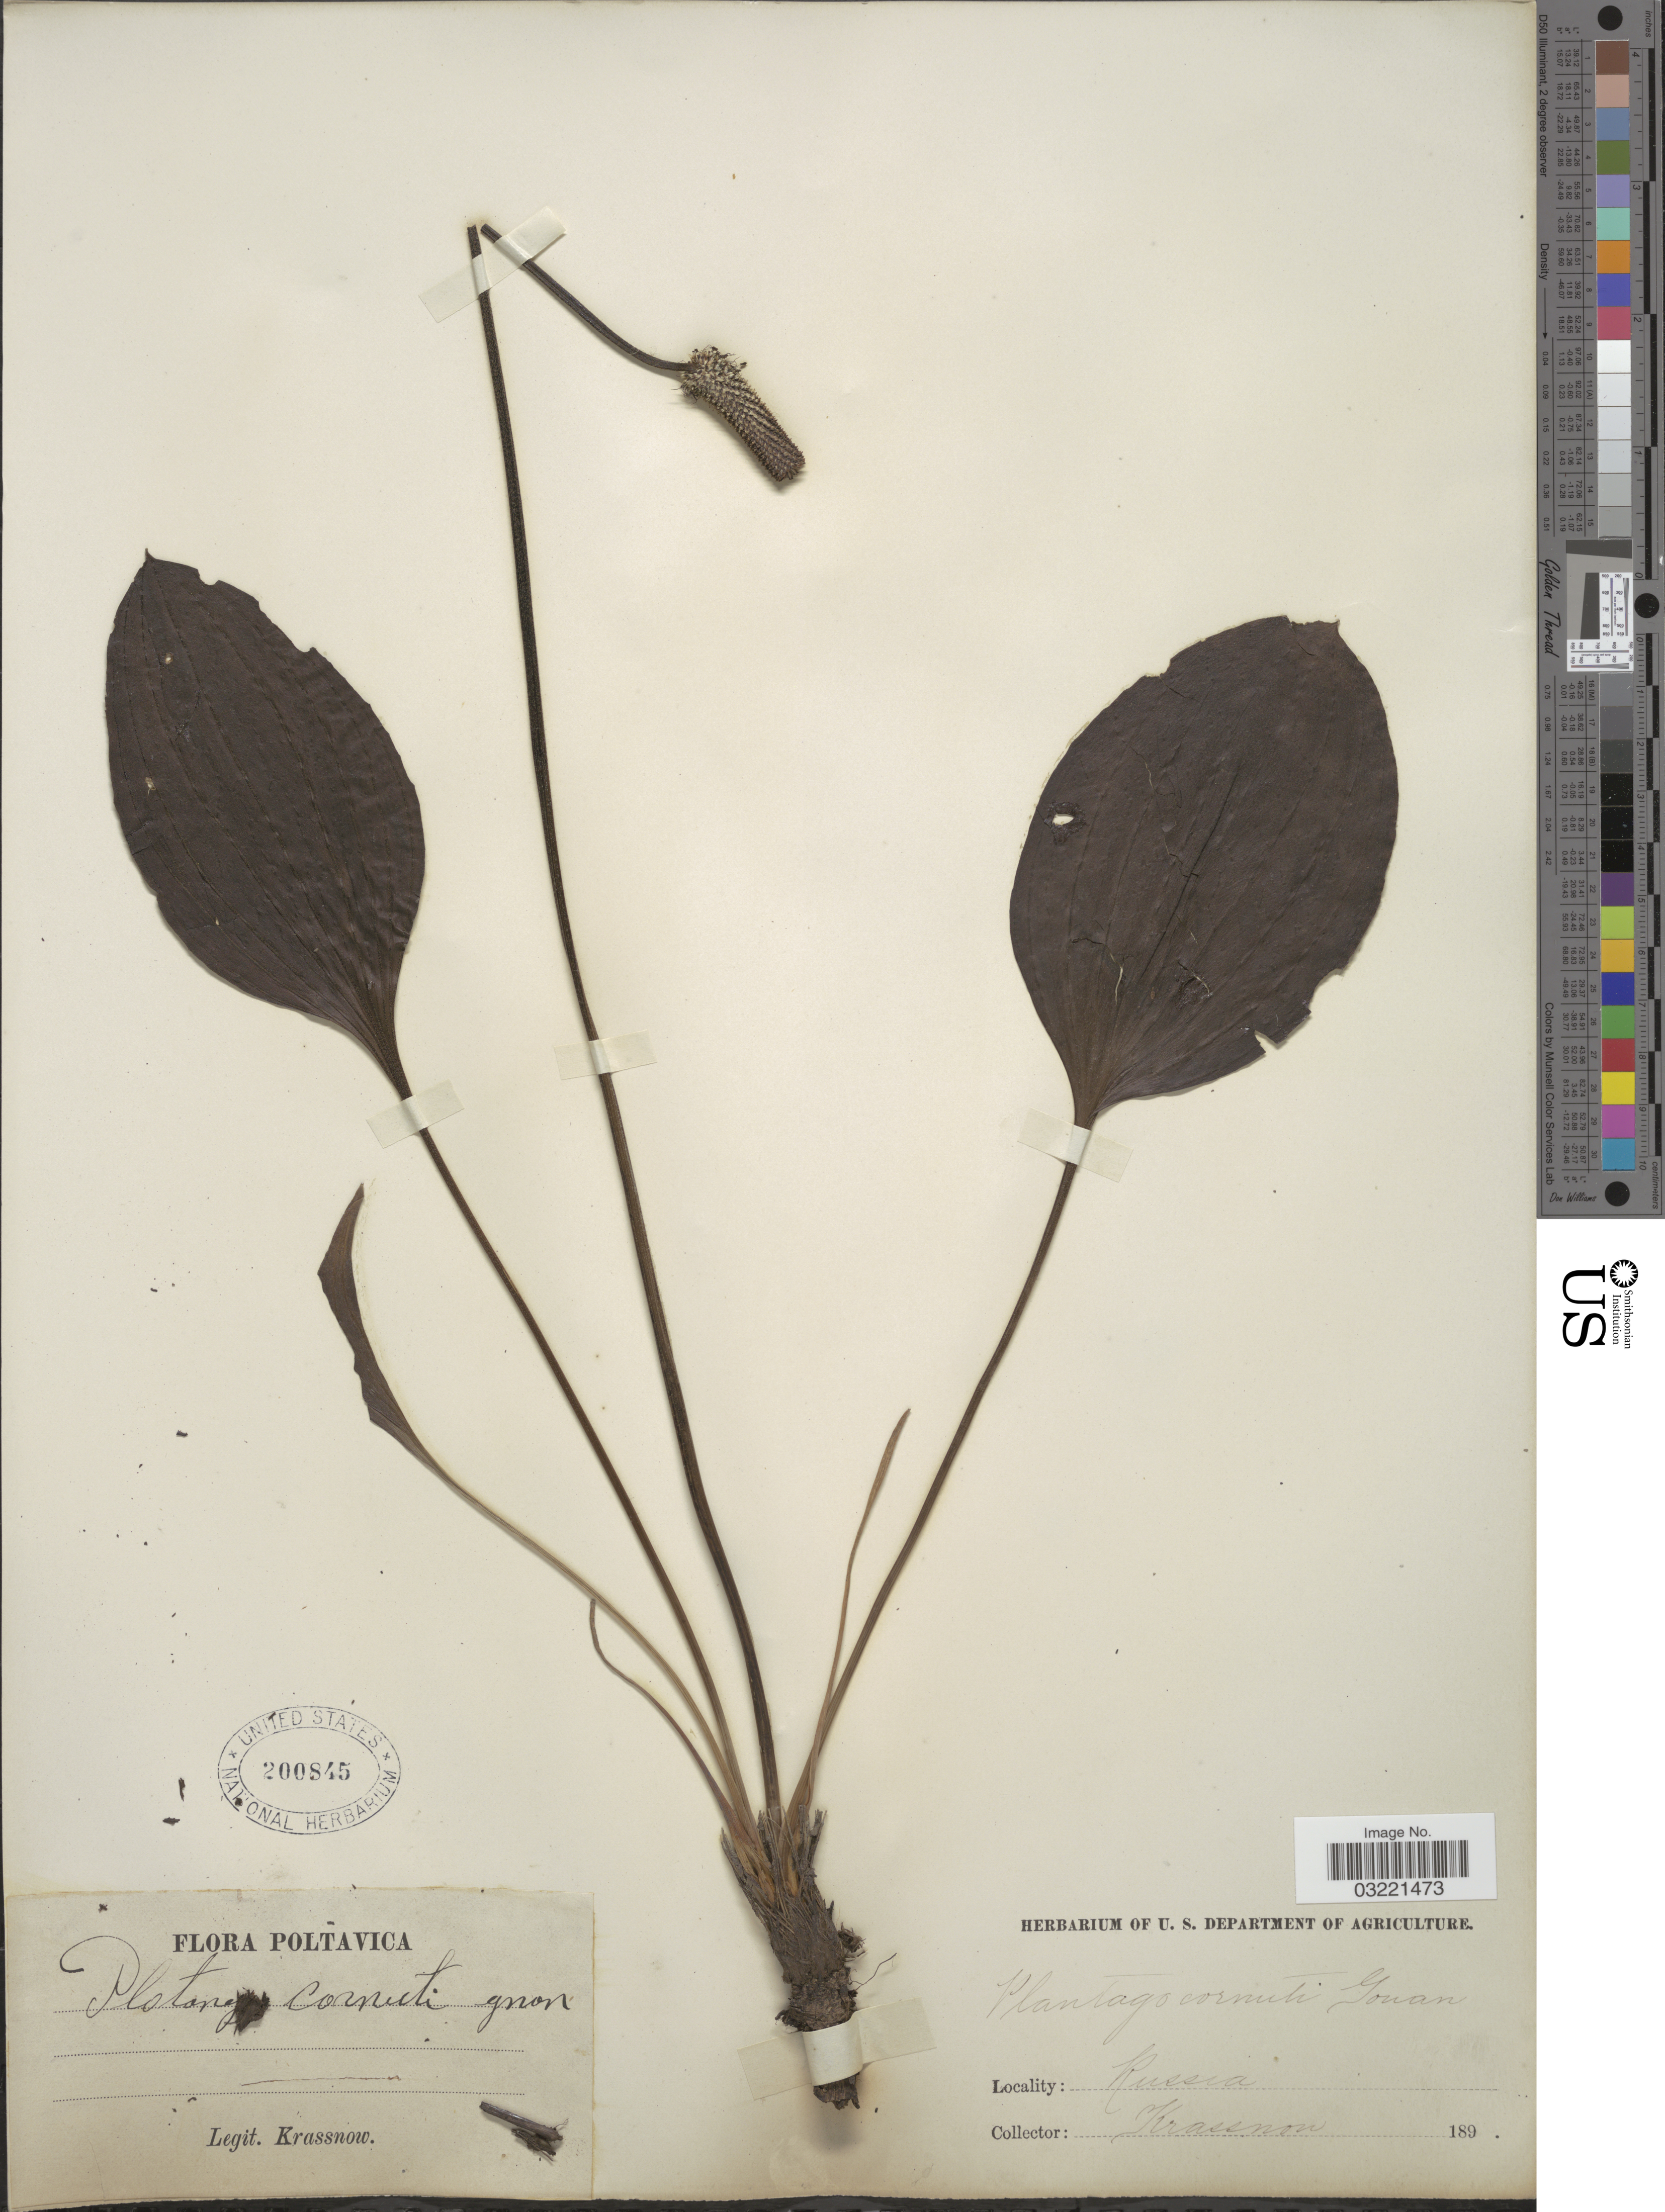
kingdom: Plantae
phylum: Tracheophyta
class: Magnoliopsida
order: Lamiales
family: Plantaginaceae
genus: Plantago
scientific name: Plantago cornuti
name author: Gouan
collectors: -. Krassnow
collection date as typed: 189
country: Ukraine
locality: Poltavica, Russia.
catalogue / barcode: US 200845